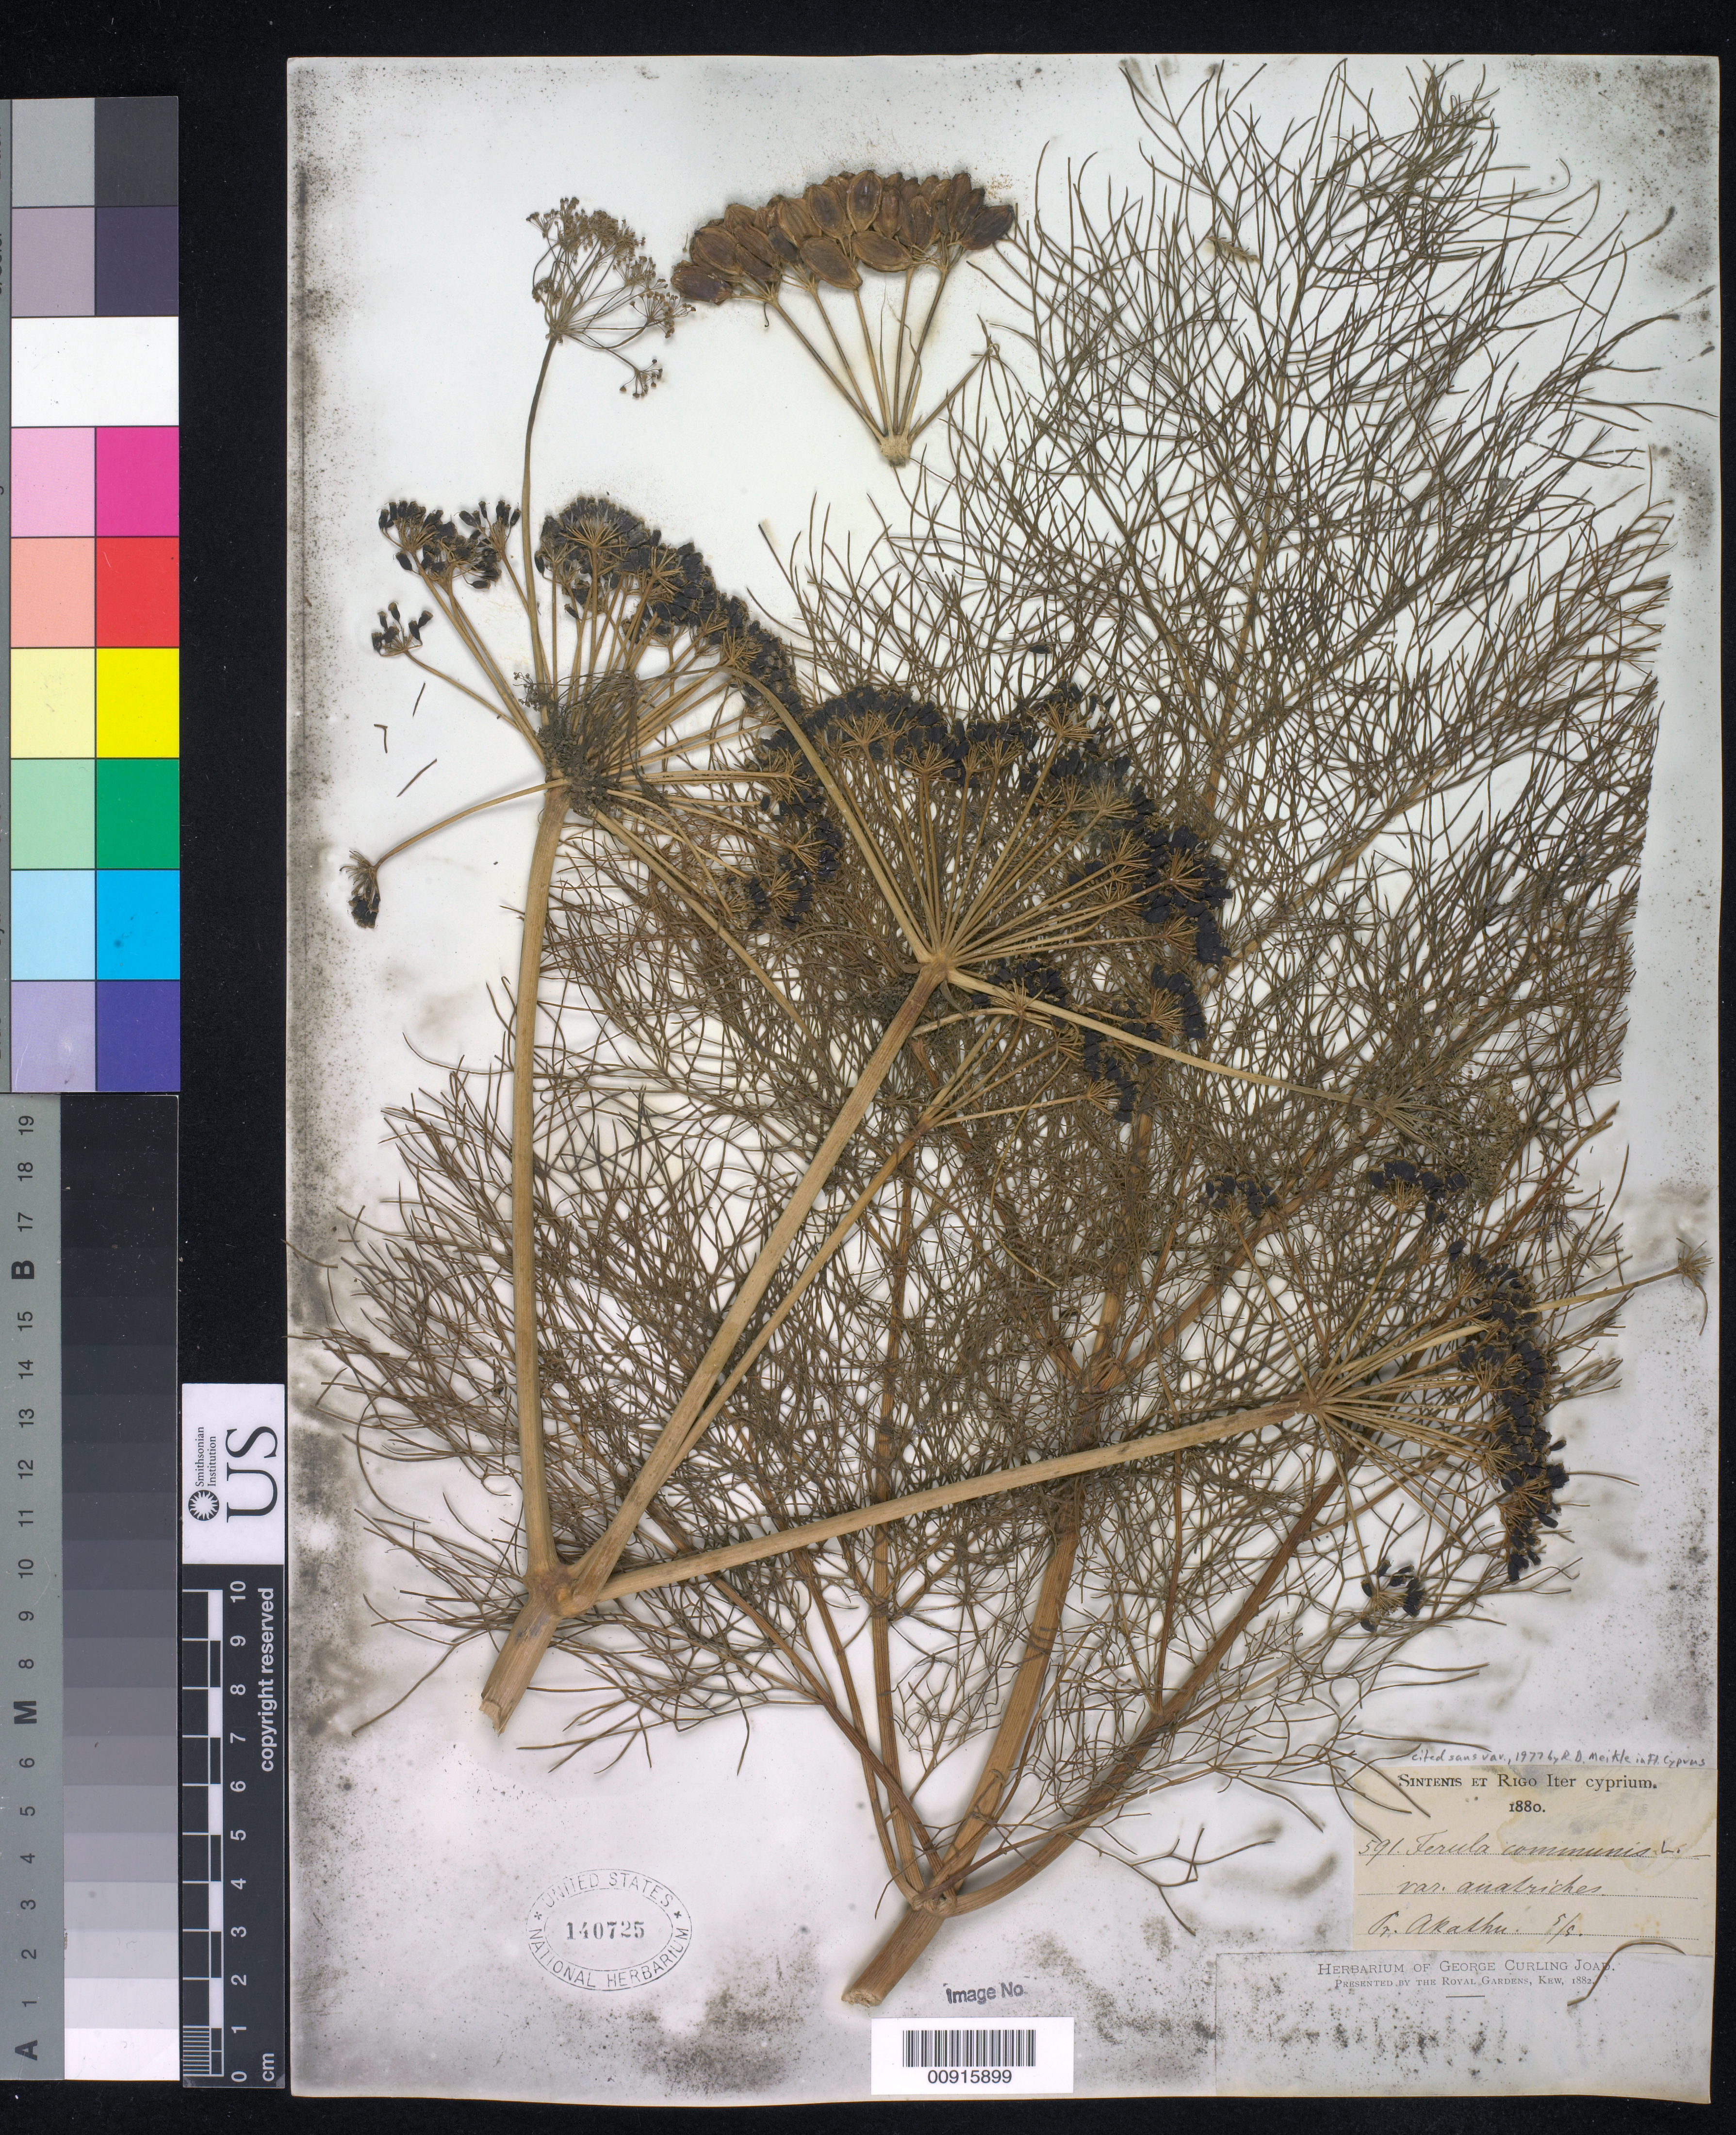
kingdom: Plantae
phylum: Tracheophyta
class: Magnoliopsida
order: Apiales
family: Apiaceae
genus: Ferula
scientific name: Ferula communis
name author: L.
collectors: Akashu, --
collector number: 591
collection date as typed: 05 May 1880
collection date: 1880-05-05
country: Cyprus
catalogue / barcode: US 140725